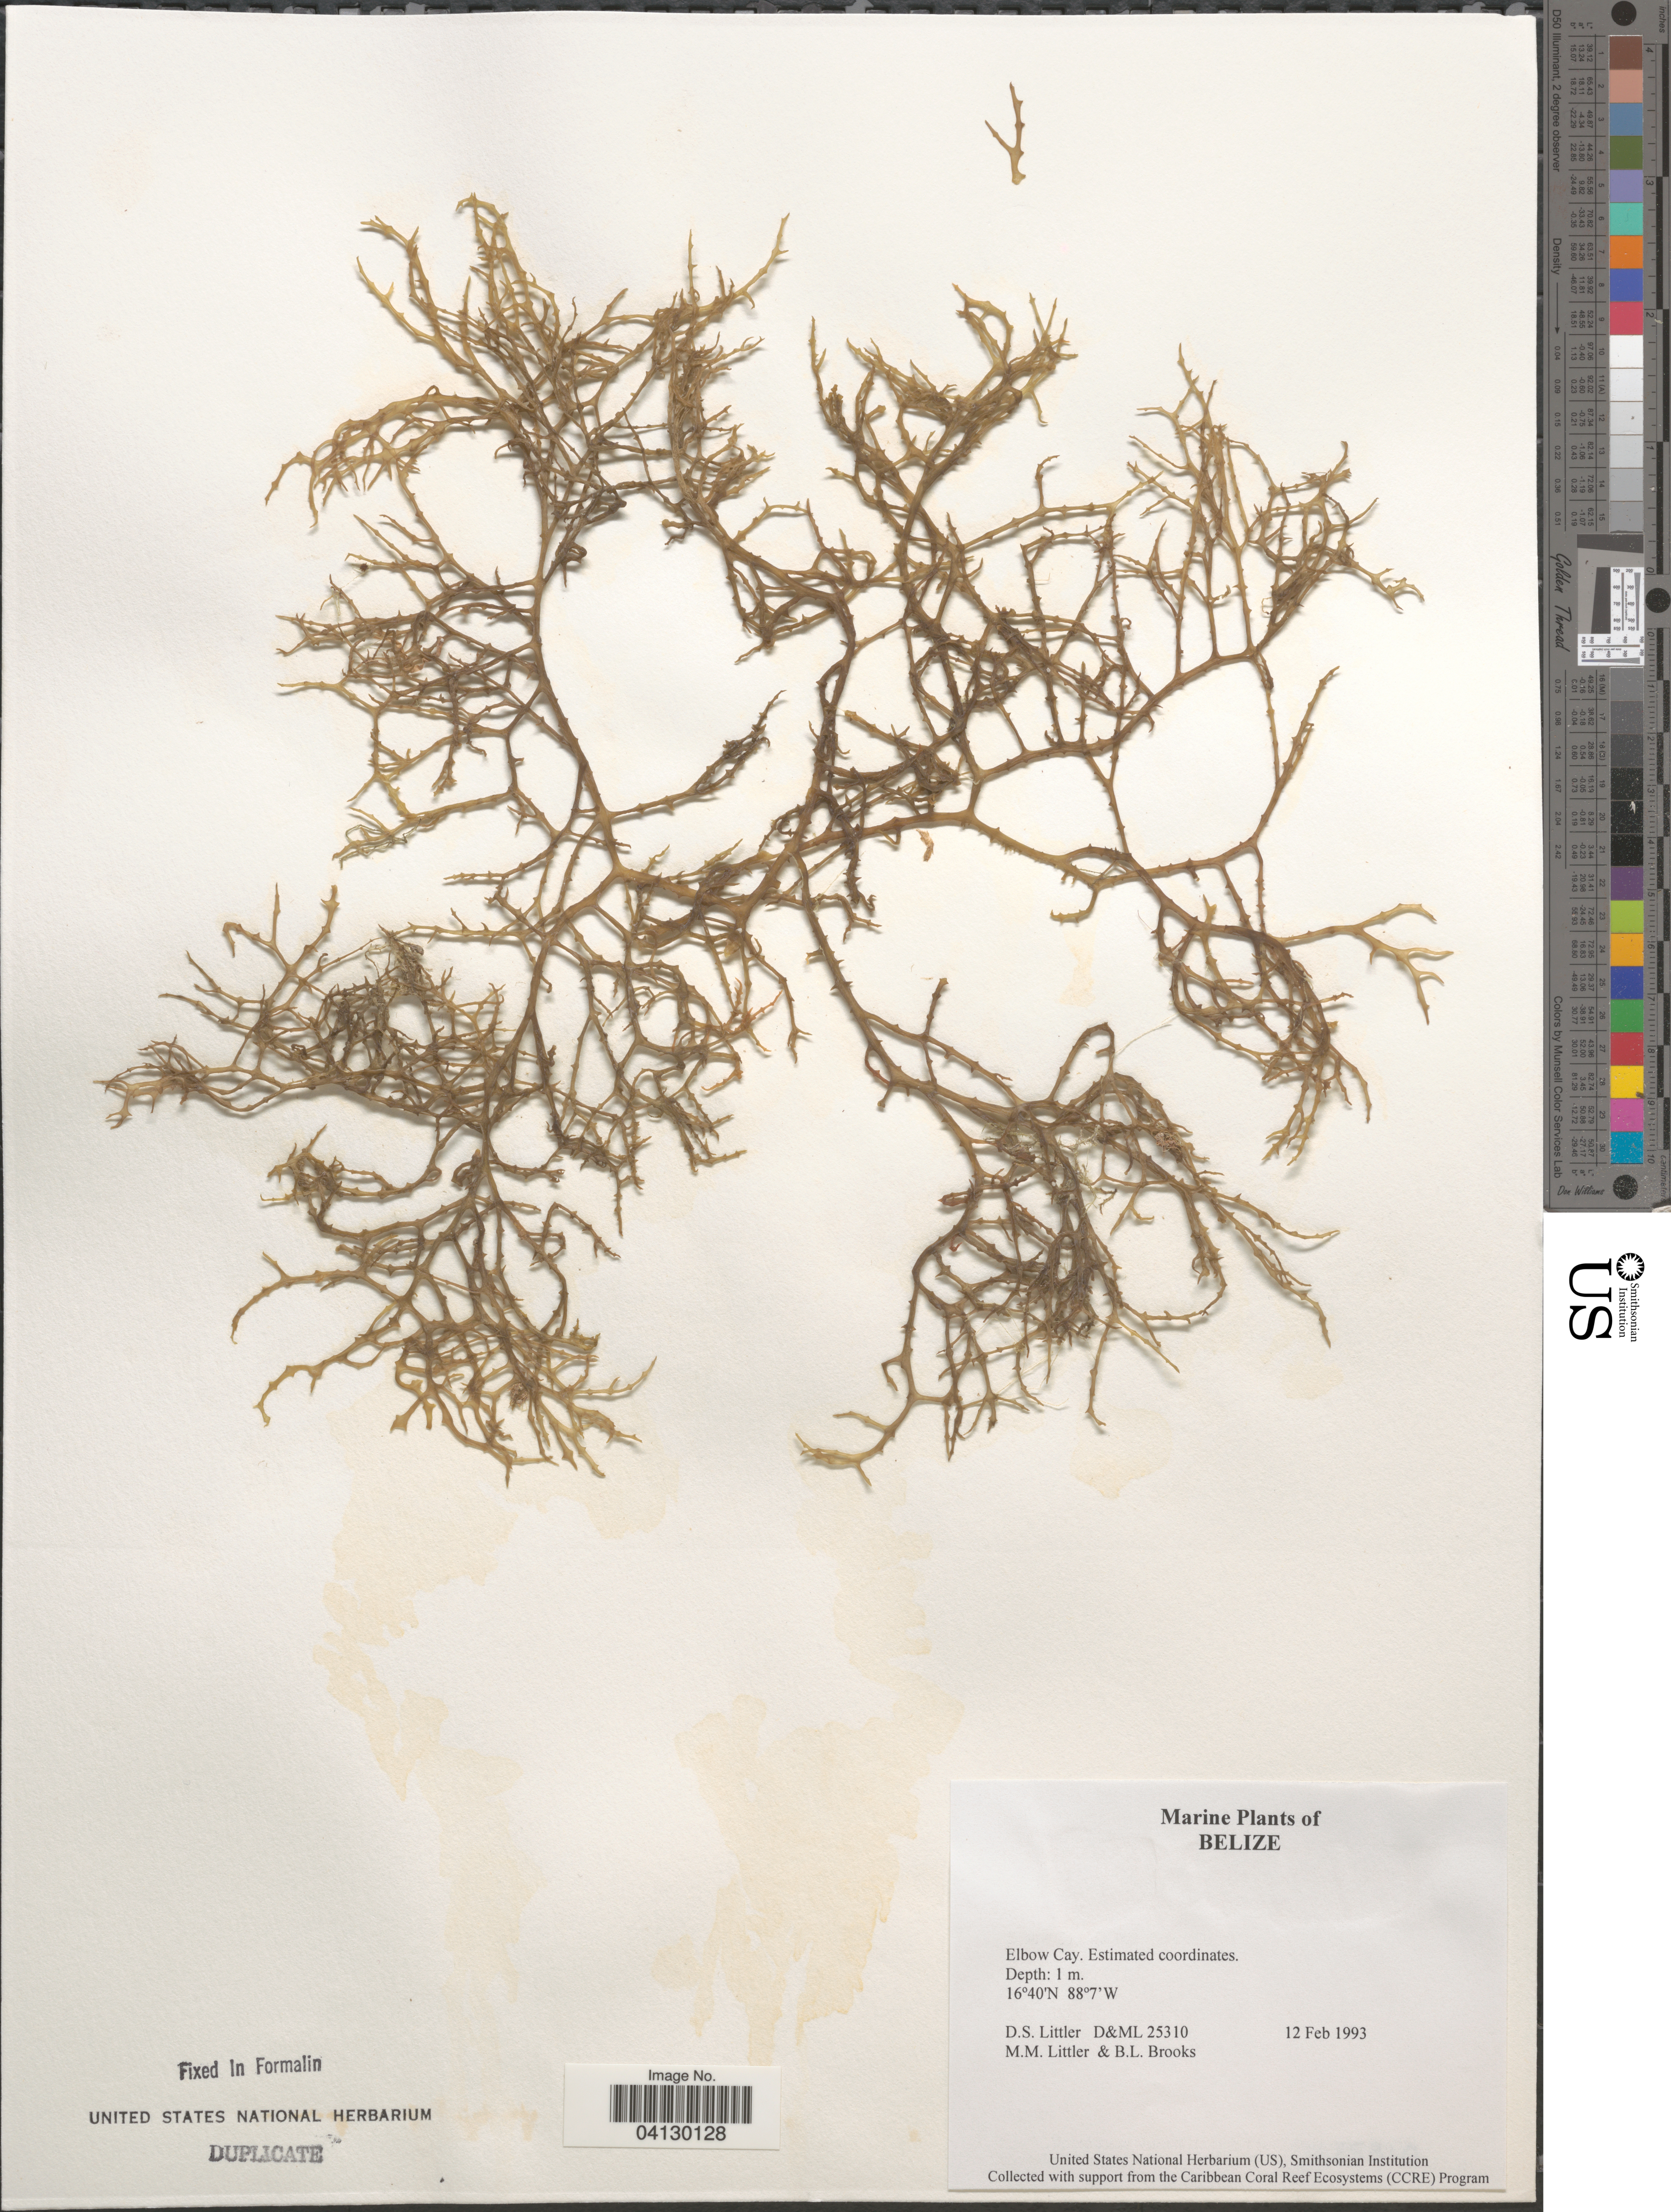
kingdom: Plantae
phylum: Rhodophyta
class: Florideophyceae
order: Corallinales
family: Corallinaceae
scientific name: Crustose Coralline Algae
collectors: D. S. Littler & B. Brooks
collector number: D&ML 25310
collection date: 1993-02-12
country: Belize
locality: Elbow Cay.